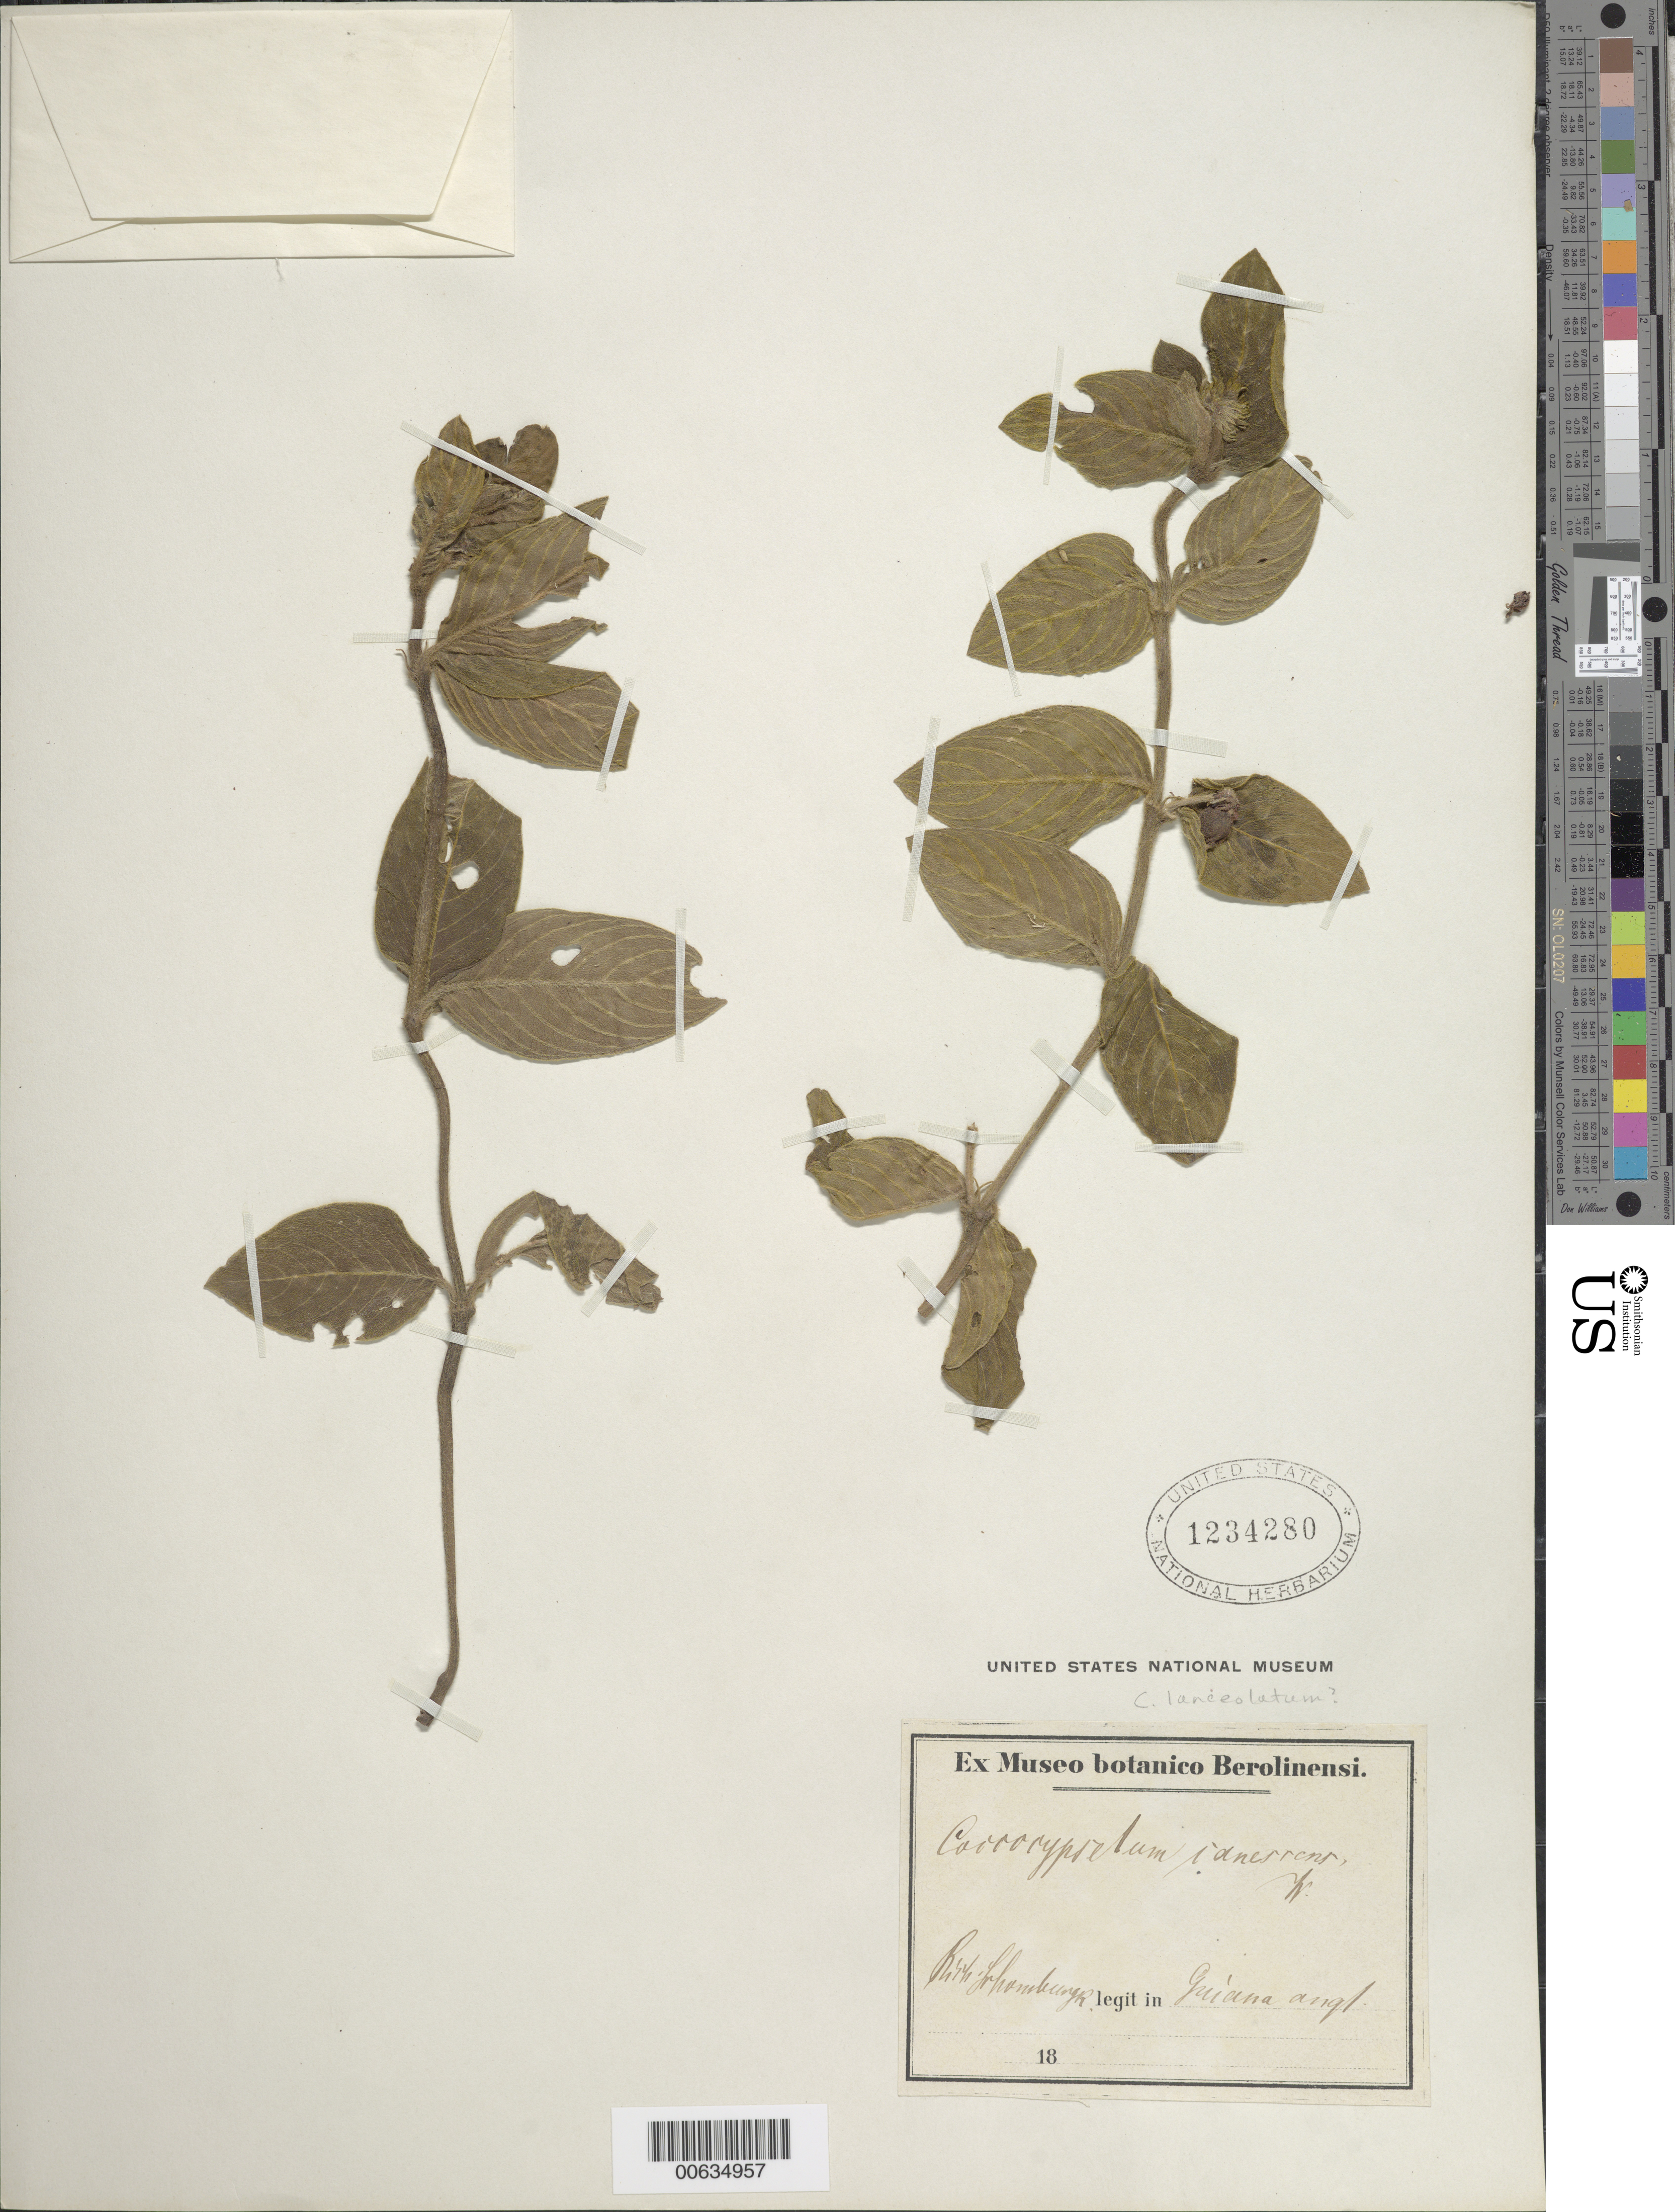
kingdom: Plantae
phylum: Tracheophyta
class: Magnoliopsida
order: Gentianales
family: Rubiaceae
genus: Coccocypselum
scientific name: Coccocypselum lanceolatum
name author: (Ruiz & Pav.) Pers.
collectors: M. R. Schomburgk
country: Guyana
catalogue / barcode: US 1234280